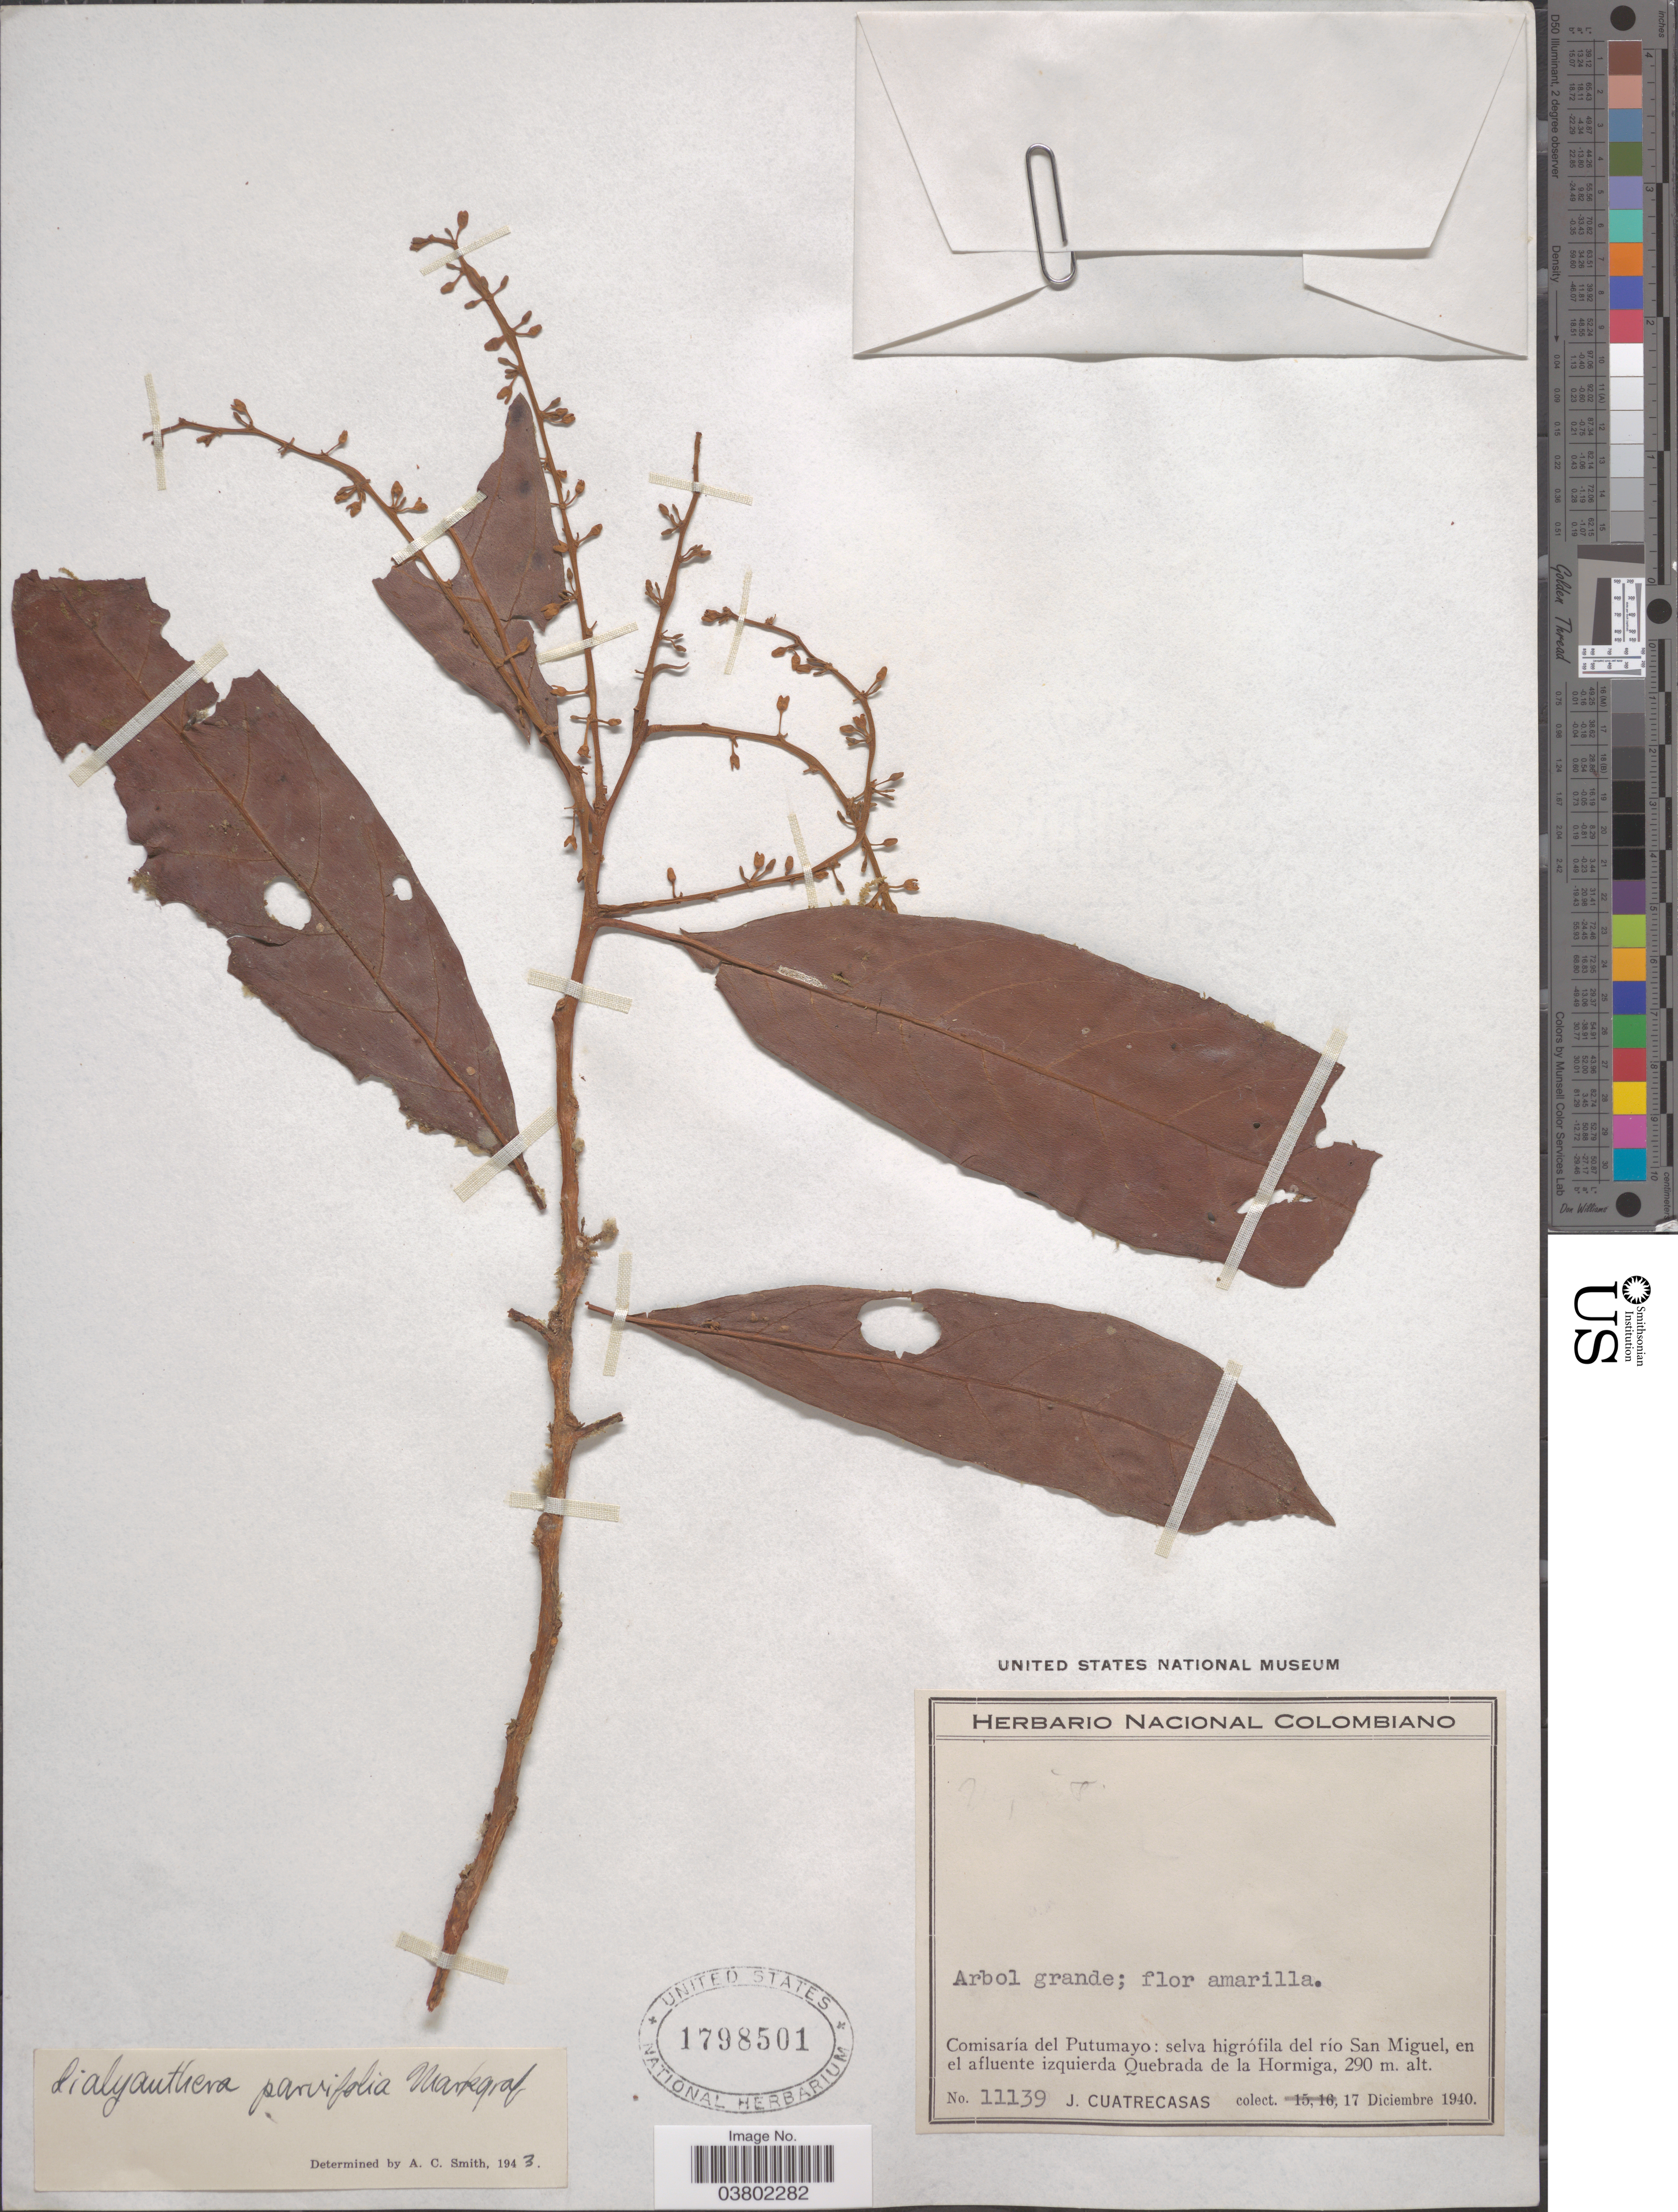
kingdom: Plantae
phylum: Tracheophyta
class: Magnoliopsida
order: Magnoliales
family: Myristicaceae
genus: Otoba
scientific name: Otoba parvifolia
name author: (Markgr.) A.H. Gentry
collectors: J. Cuatrecasas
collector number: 11139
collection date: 1940-12-17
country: Colombia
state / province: Putumayo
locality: Comisaría del Putumayo: selva higrófila del río San Miguel, en el afluente izquierda Quebrada de la Hormiga.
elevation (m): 290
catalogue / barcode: US 1798501